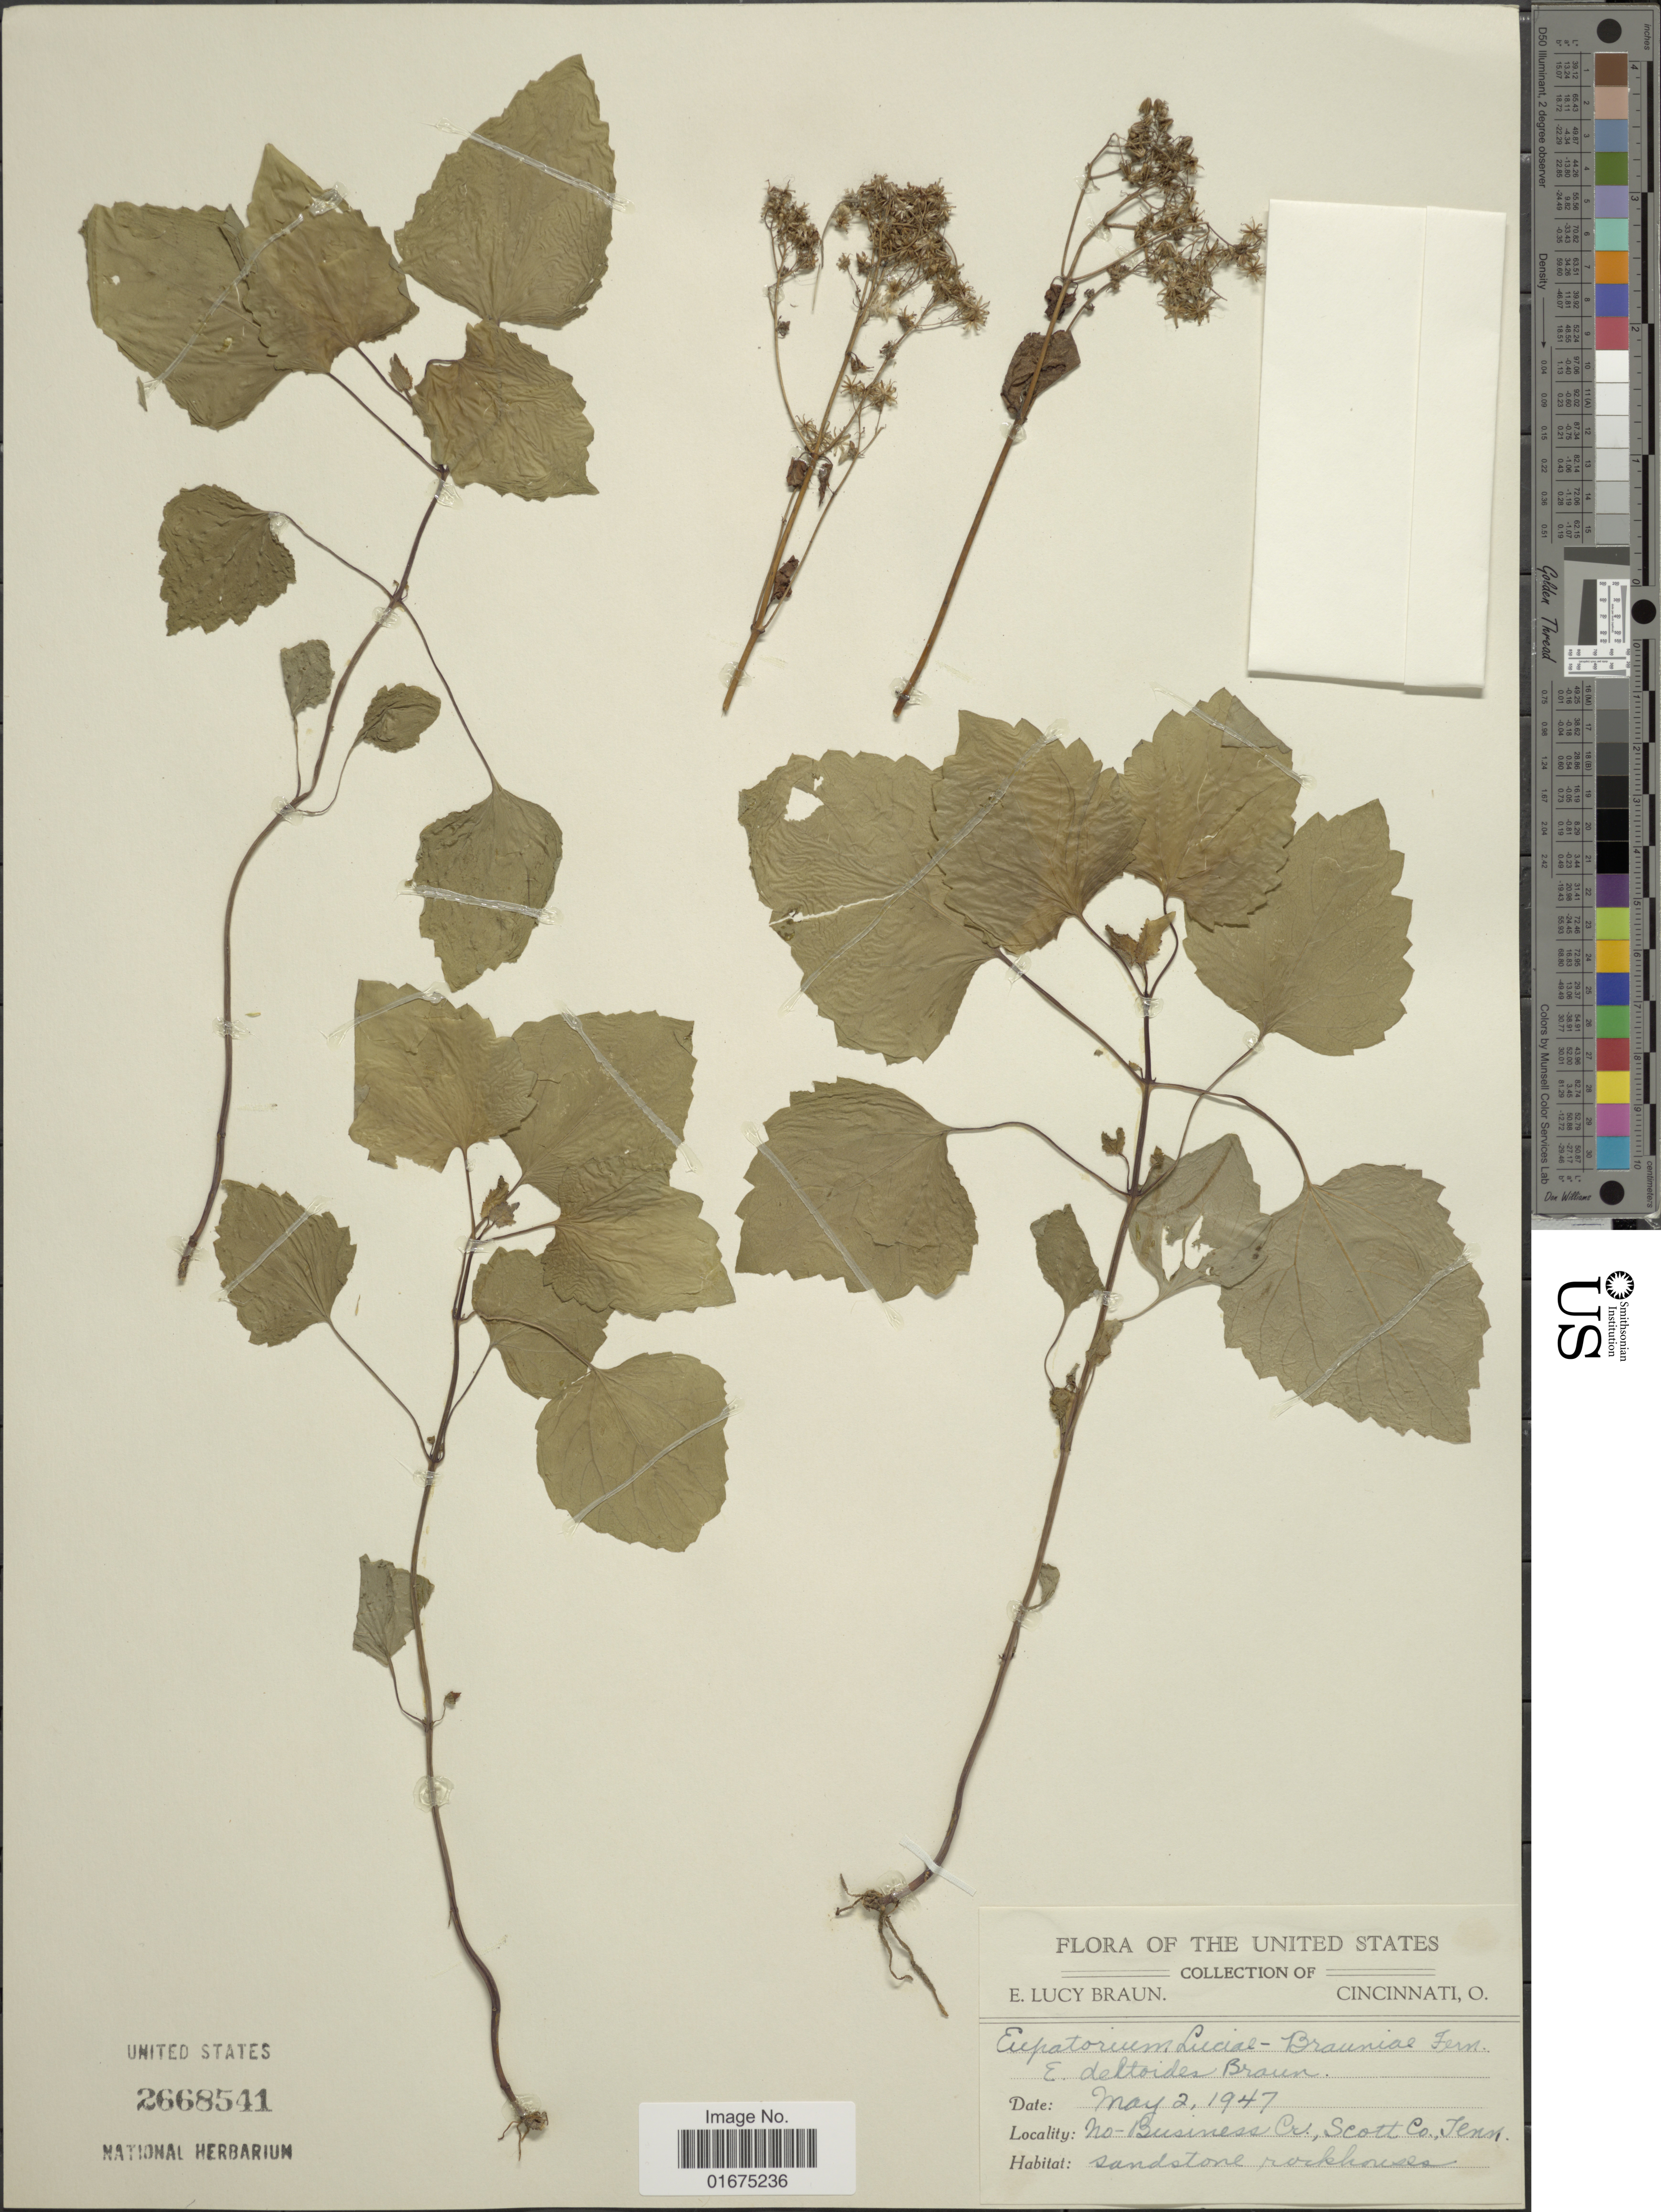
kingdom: Plantae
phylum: Tracheophyta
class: Magnoliopsida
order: Asterales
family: Asteraceae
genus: Ageratina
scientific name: Ageratina havanensis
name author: (Kunth) R.M. King & H. Rob.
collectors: E. L. Braun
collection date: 1947-05-02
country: United States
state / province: Tennessee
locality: No. Business Cr. Scott Co.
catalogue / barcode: US 2668541